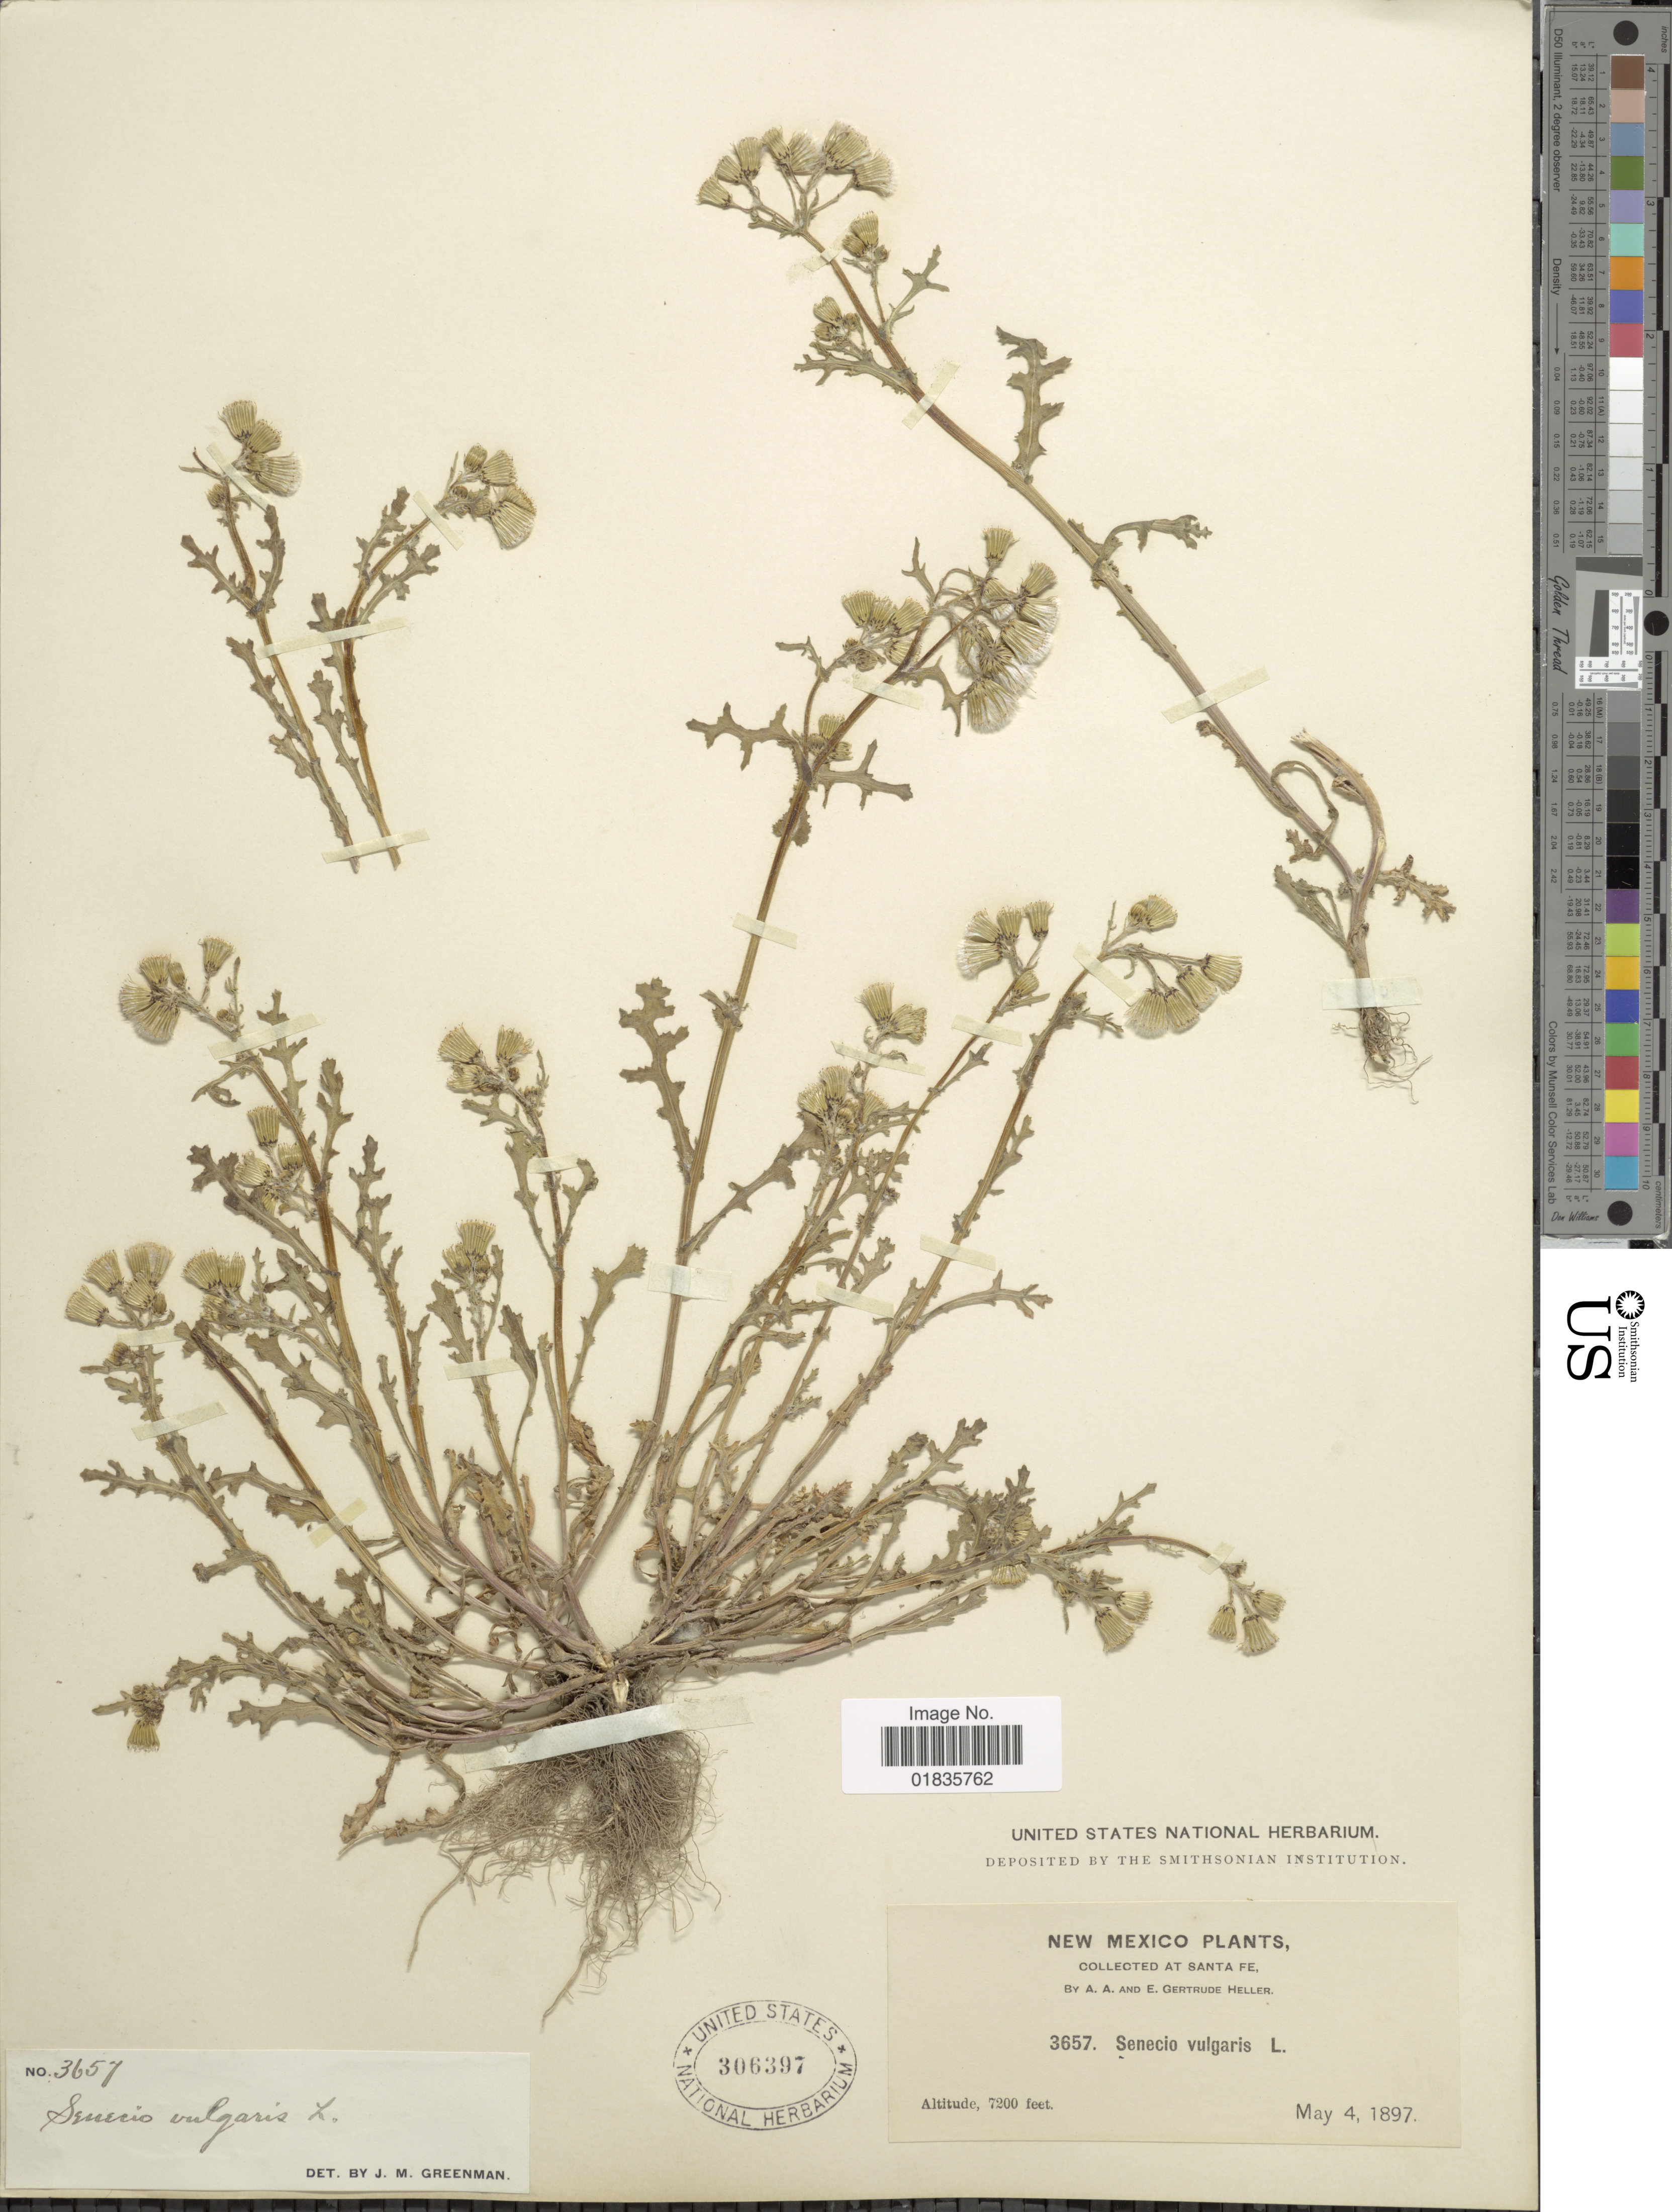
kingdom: Plantae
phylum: Tracheophyta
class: Magnoliopsida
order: Asterales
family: Asteraceae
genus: Senecio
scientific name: Senecio vulgaris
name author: L.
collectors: A. A. Heller & E. G. Heller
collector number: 3657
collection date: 1897-05-04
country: United States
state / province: New Mexico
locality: Santa Fe.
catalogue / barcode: US 306397